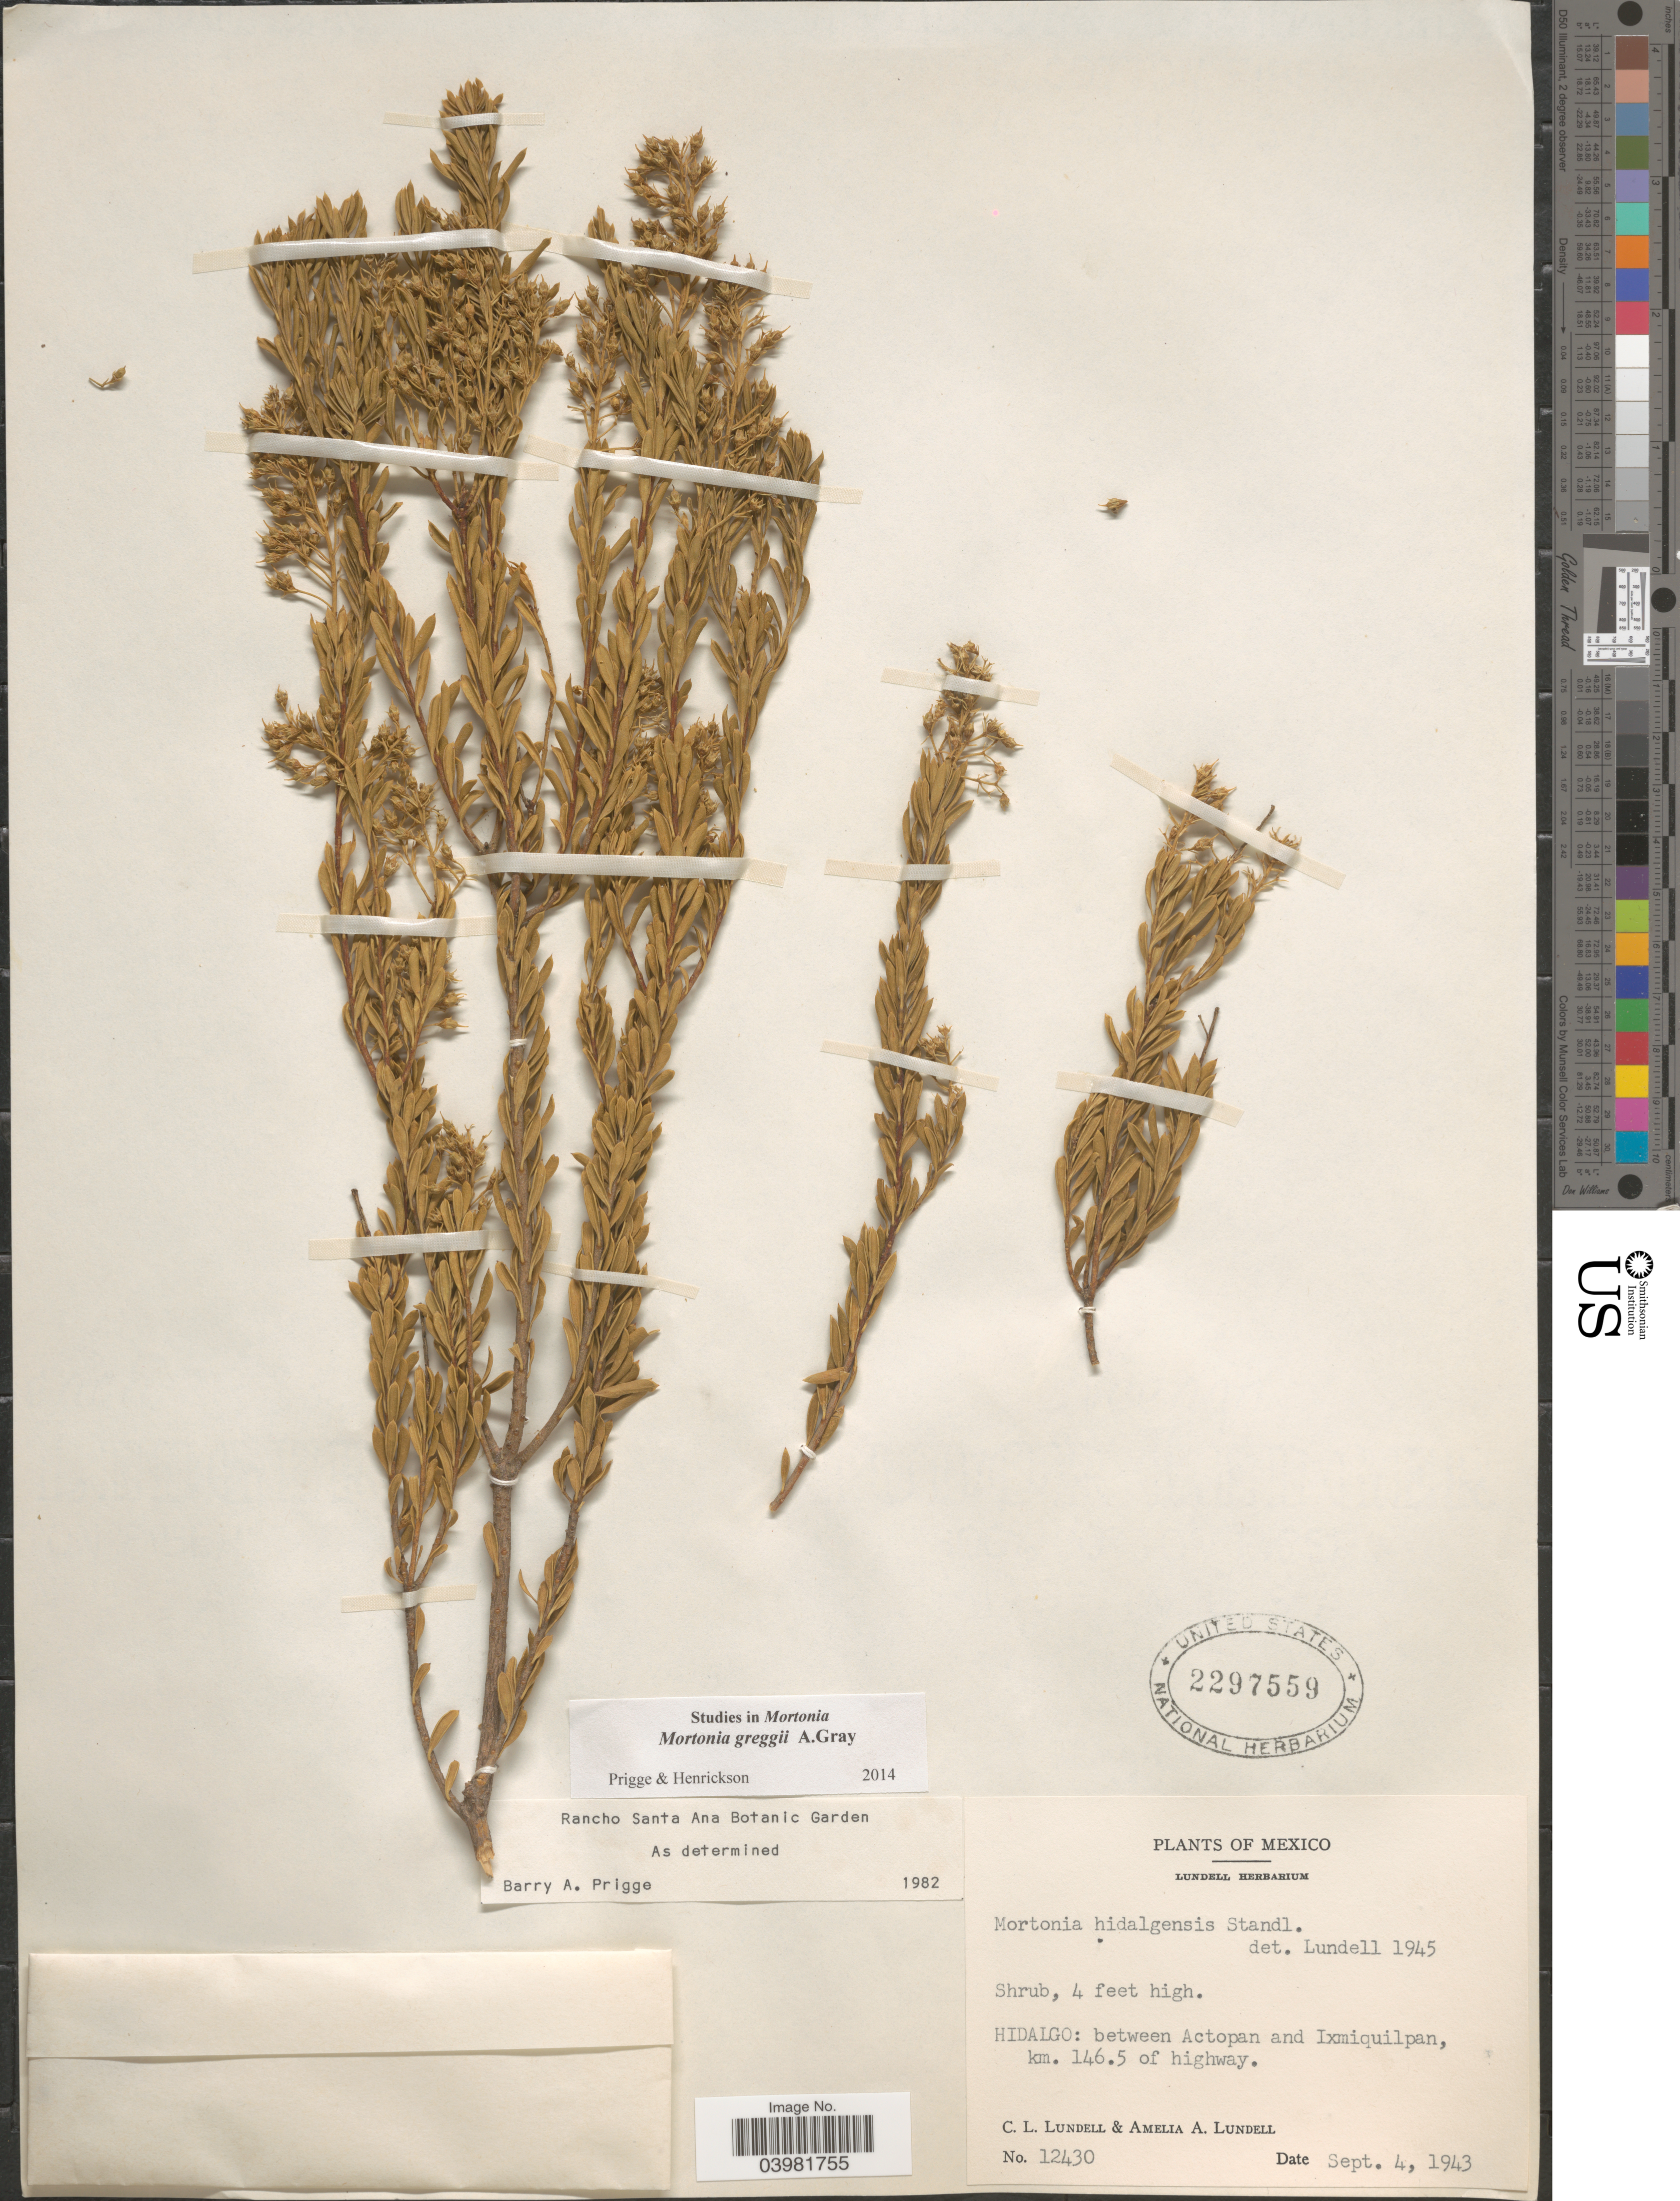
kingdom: Plantae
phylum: Tracheophyta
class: Magnoliopsida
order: Celastrales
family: Celastraceae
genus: Mortonia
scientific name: Mortonia greggii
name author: A. Gray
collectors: C. L. Lundell & A. A. Lundell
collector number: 12430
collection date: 1943-09-04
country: Mexico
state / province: Hidalgo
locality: Between Actopan and Ixmiquilpan, km. 146.5 of highway.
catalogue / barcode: US 2297559